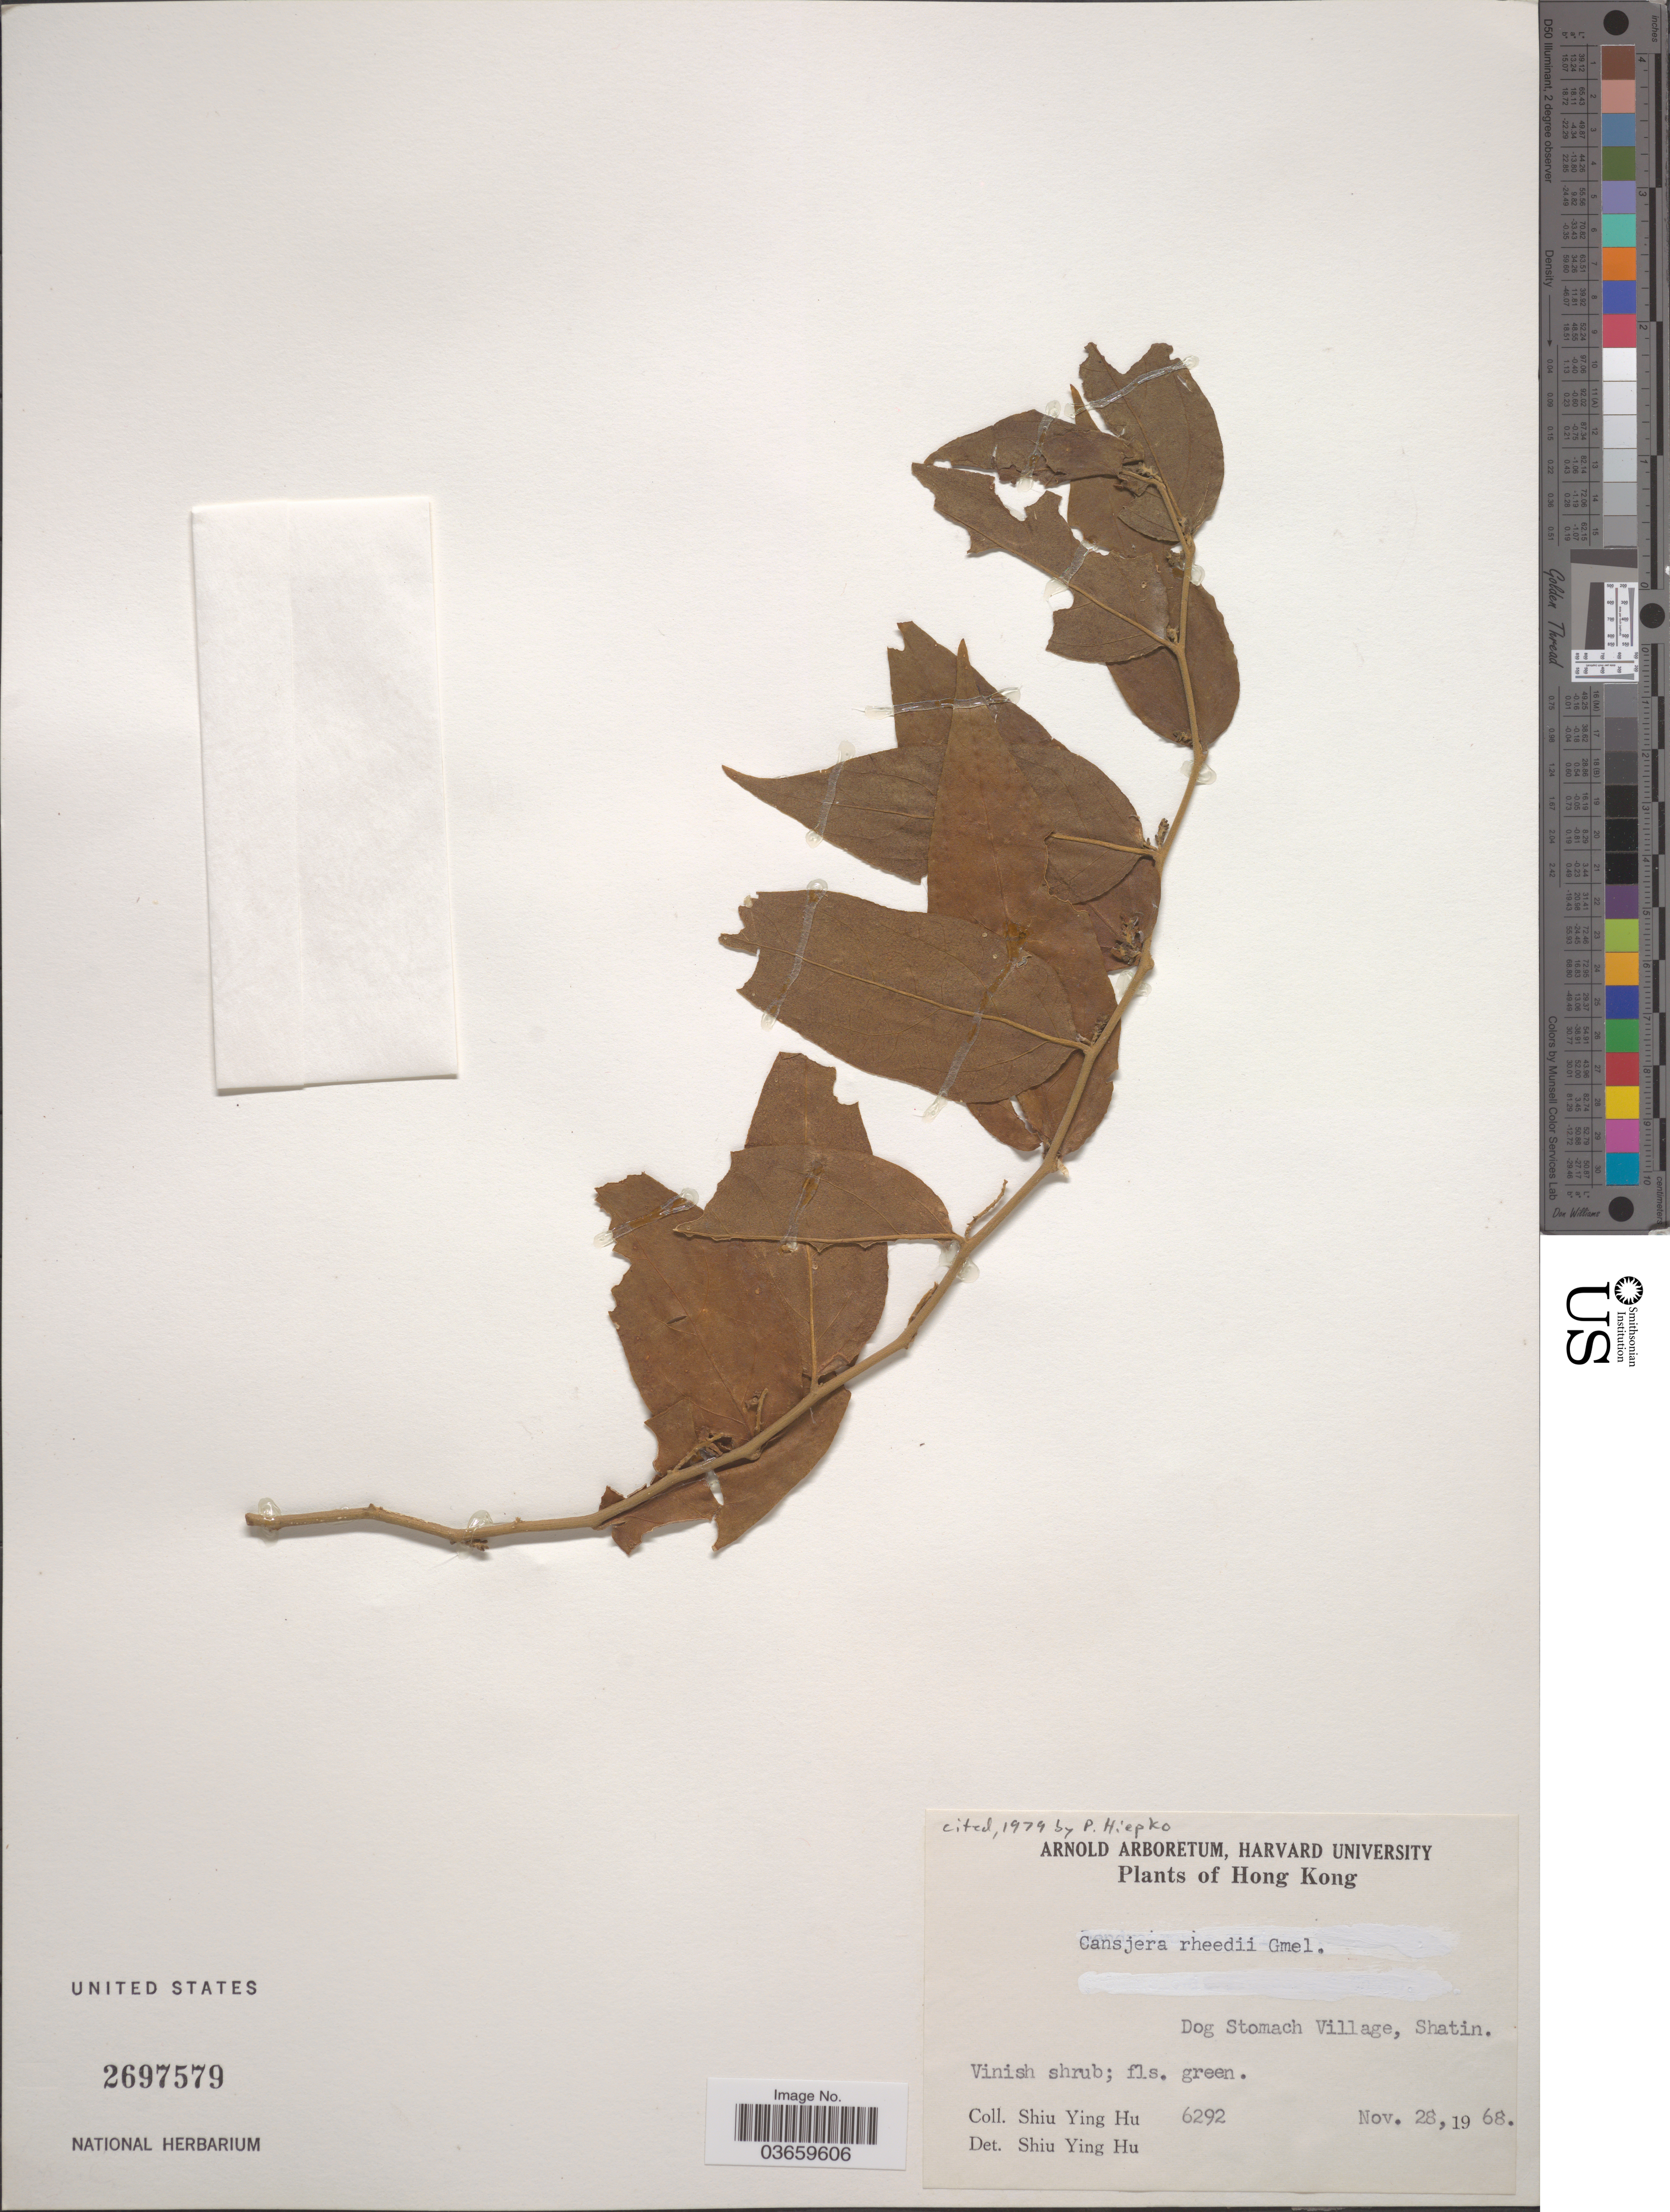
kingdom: Plantae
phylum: Tracheophyta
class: Magnoliopsida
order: Santalales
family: Opiliaceae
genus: Cansjera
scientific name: Cansjera rheedii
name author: J.F. Gmel.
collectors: S. Y. Hu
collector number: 6292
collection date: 1968-11-28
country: China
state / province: Hong Kong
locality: Dog Stomach Village, Shatin.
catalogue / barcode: US 2697579